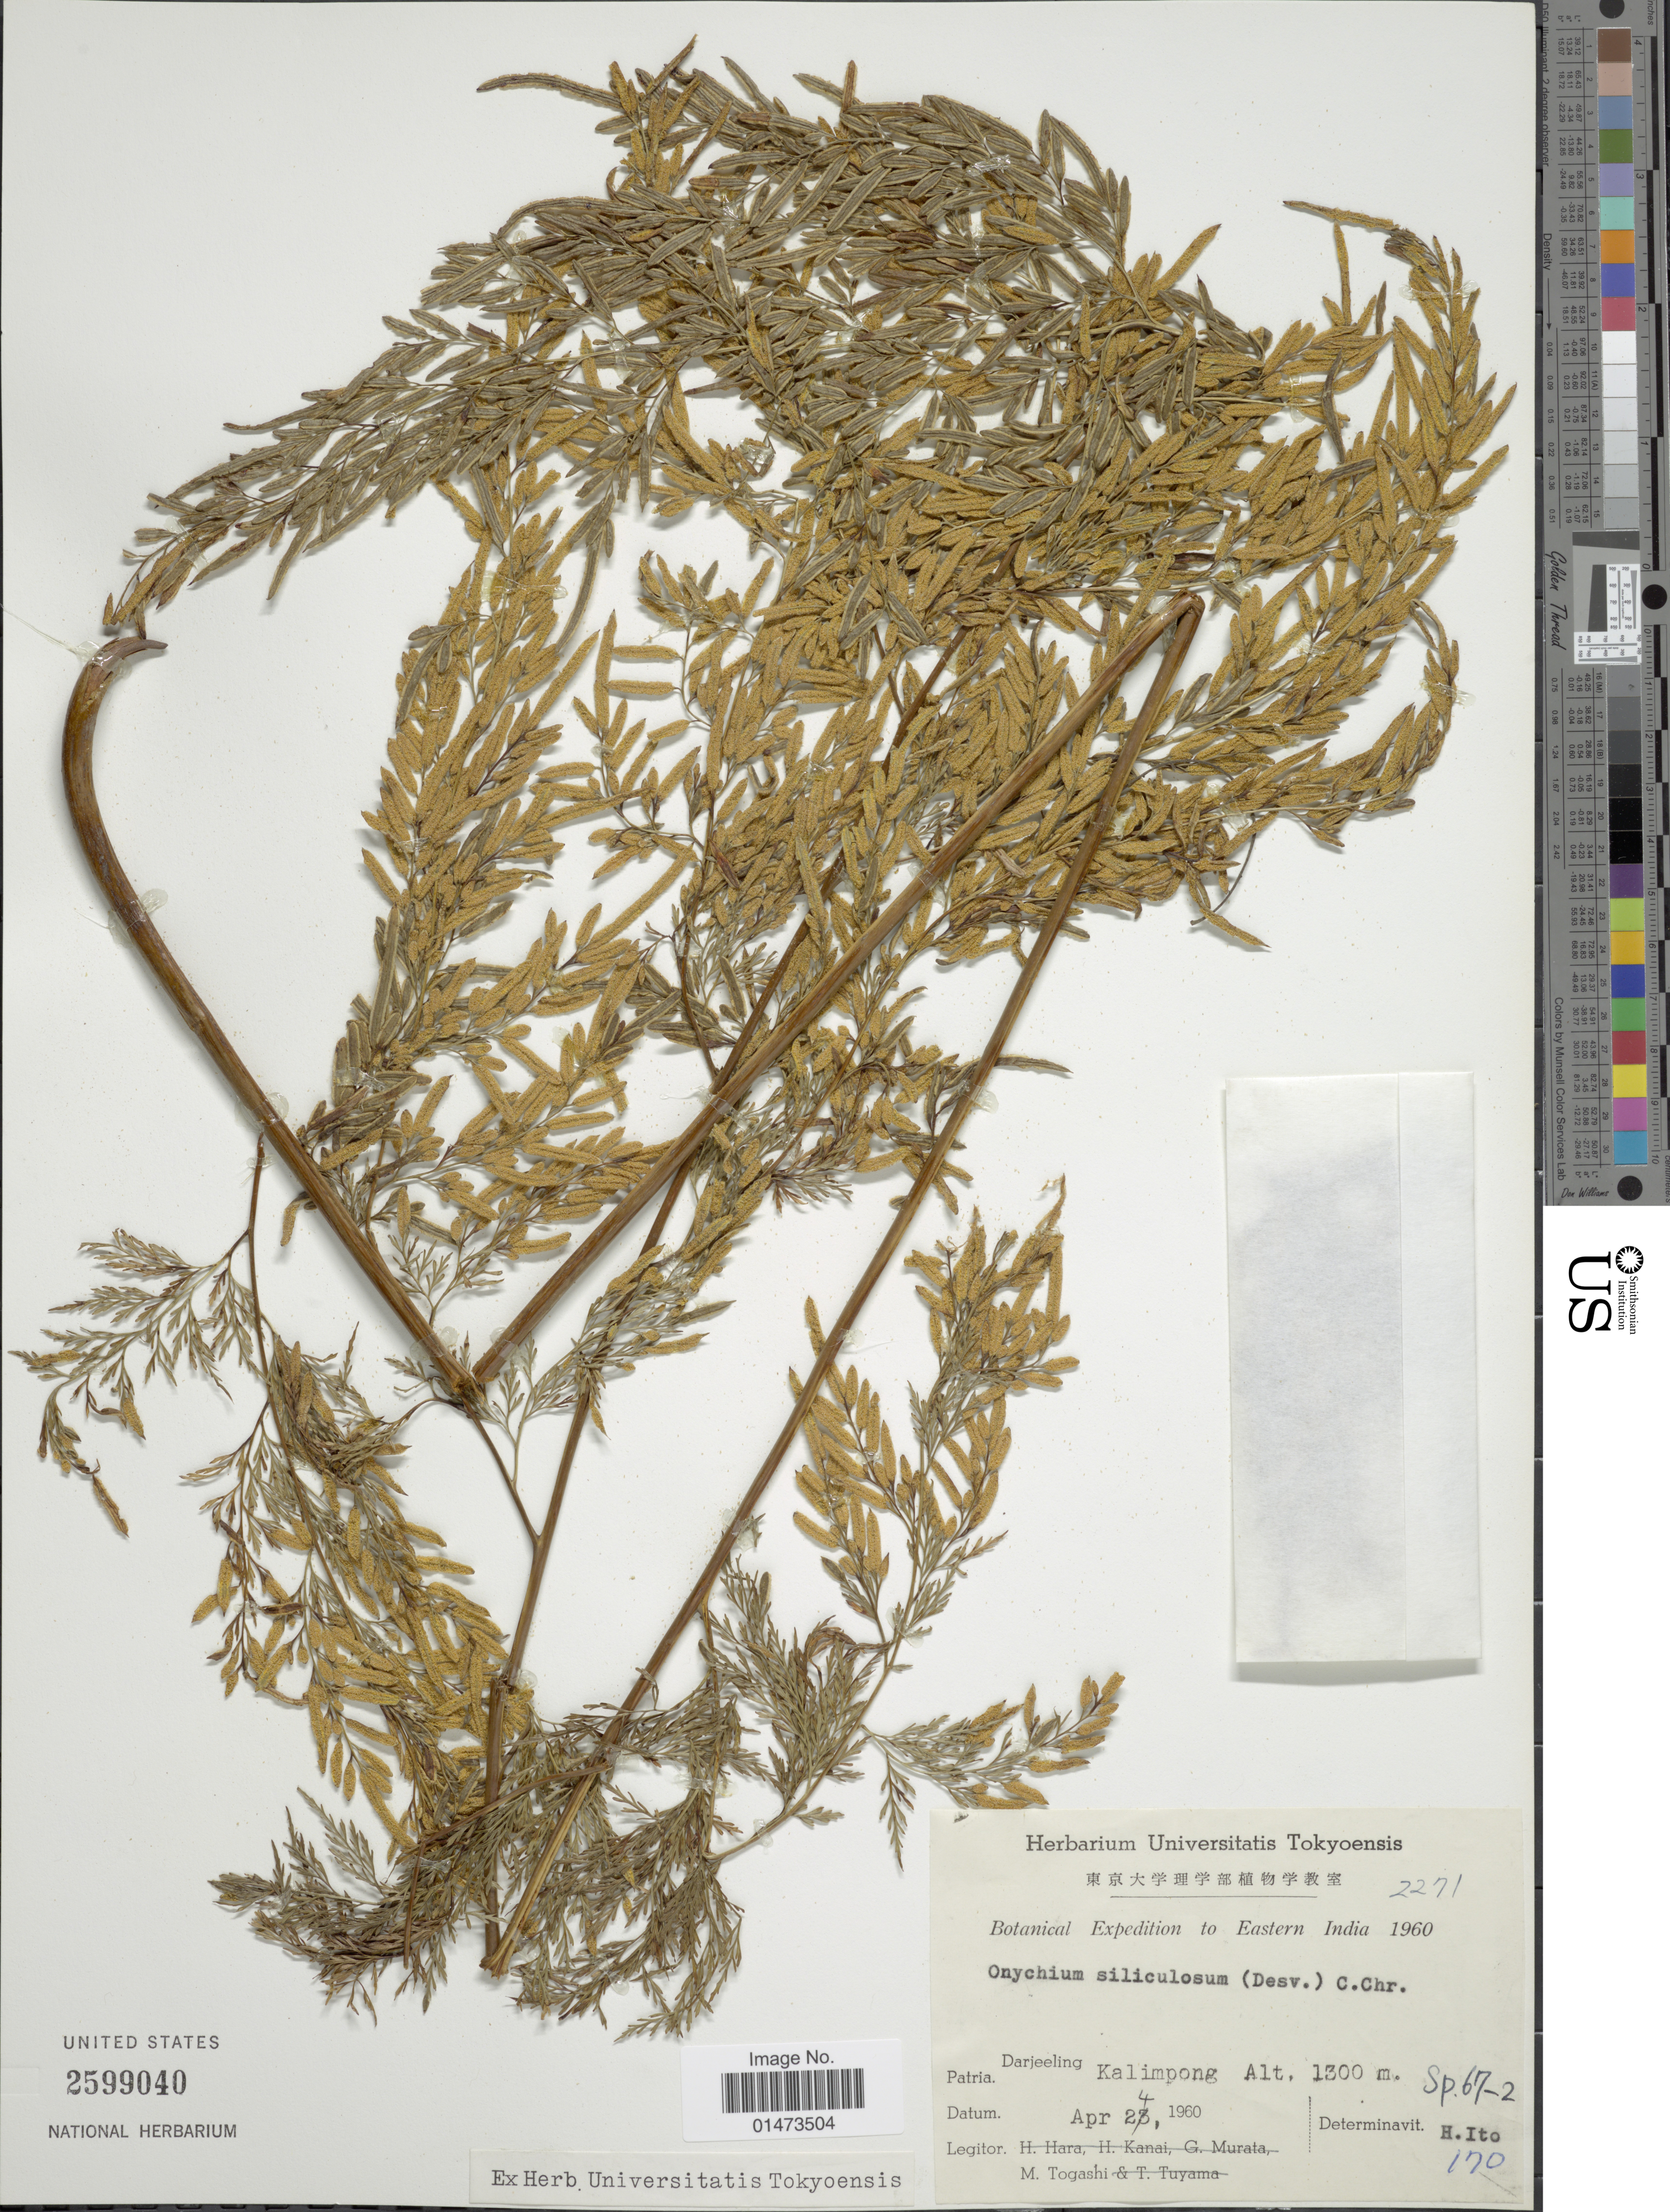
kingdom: Plantae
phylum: Tracheophyta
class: Polypodiopsida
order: Polypodiales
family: Pteridaceae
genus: Onychium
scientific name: Onychium siliculosum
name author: (Desv.) C. Chr.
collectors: M. Togashi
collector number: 2271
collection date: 1960-04-04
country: India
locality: Eastern India, Darjeeling Kalimpong.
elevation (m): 1300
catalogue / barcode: US 2599040